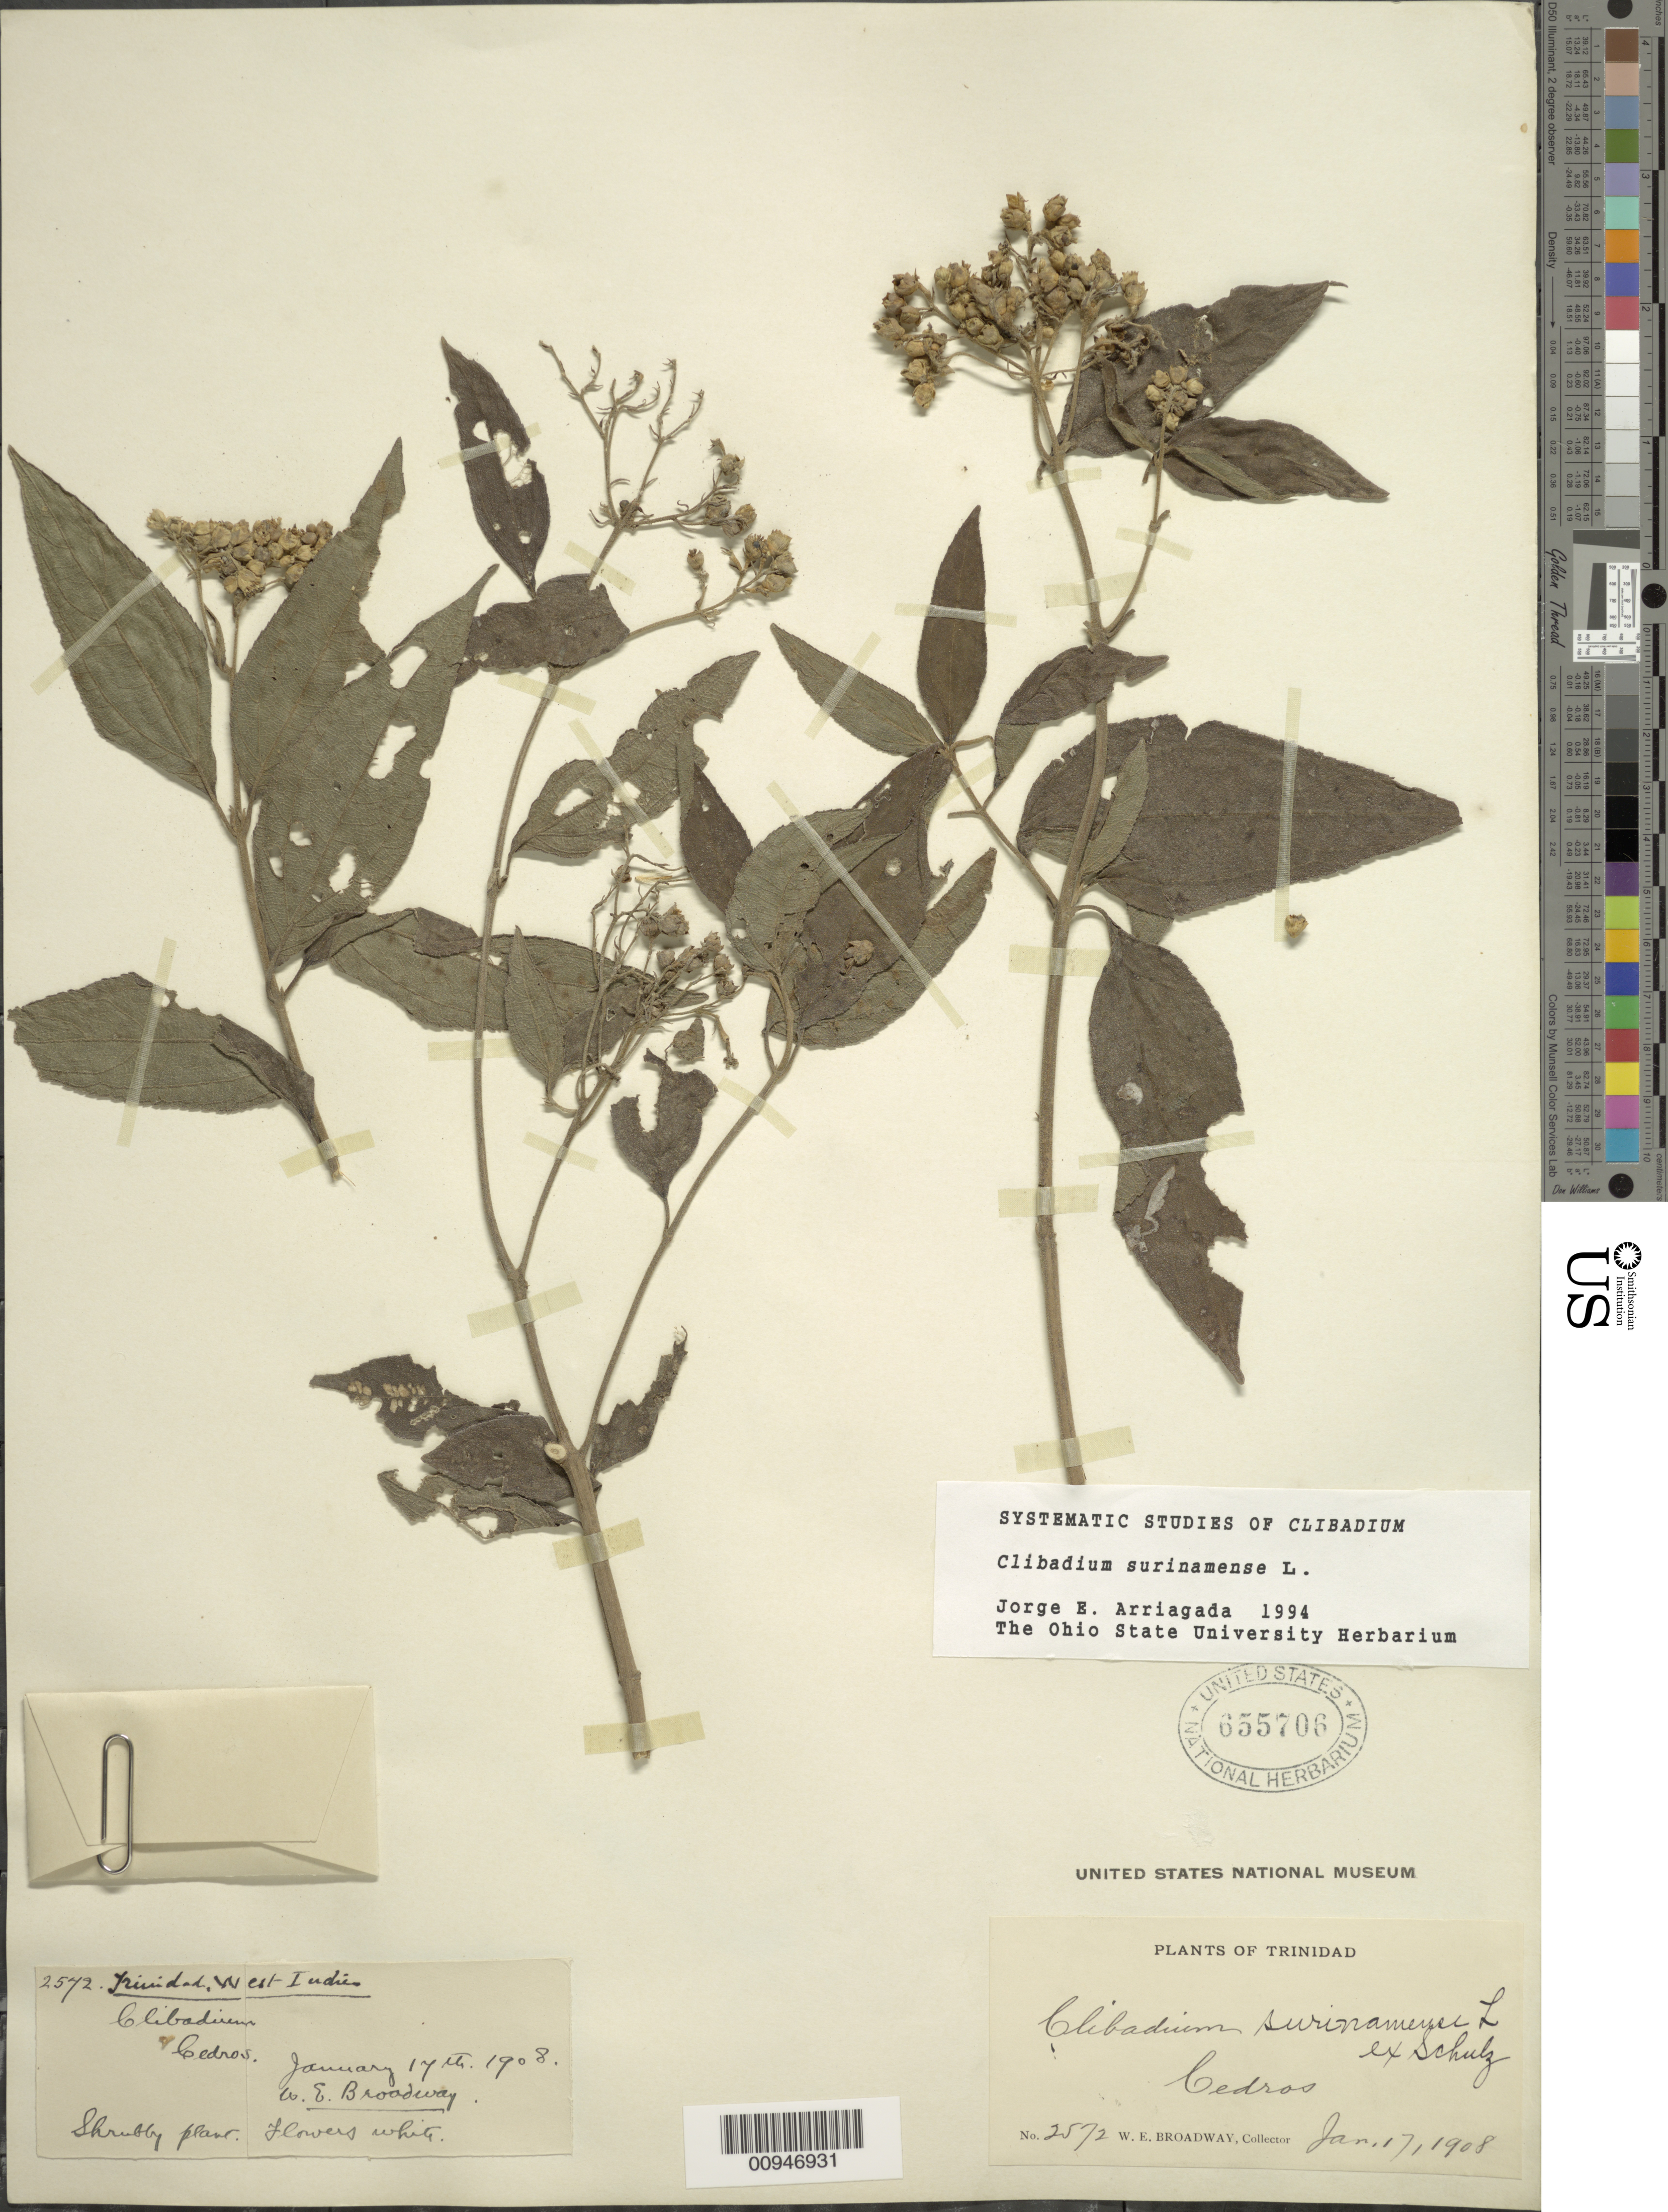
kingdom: Plantae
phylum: Tracheophyta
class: Magnoliopsida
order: Asterales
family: Asteraceae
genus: Clibadium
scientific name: Clibadium surinamense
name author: L.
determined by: Arriagada, J. E.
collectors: W. E. Broadway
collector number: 2572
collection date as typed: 17 Jan 1908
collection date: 1908-01-17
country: Trinidad and Tobago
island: Trinidad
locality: Cedros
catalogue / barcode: US 655706